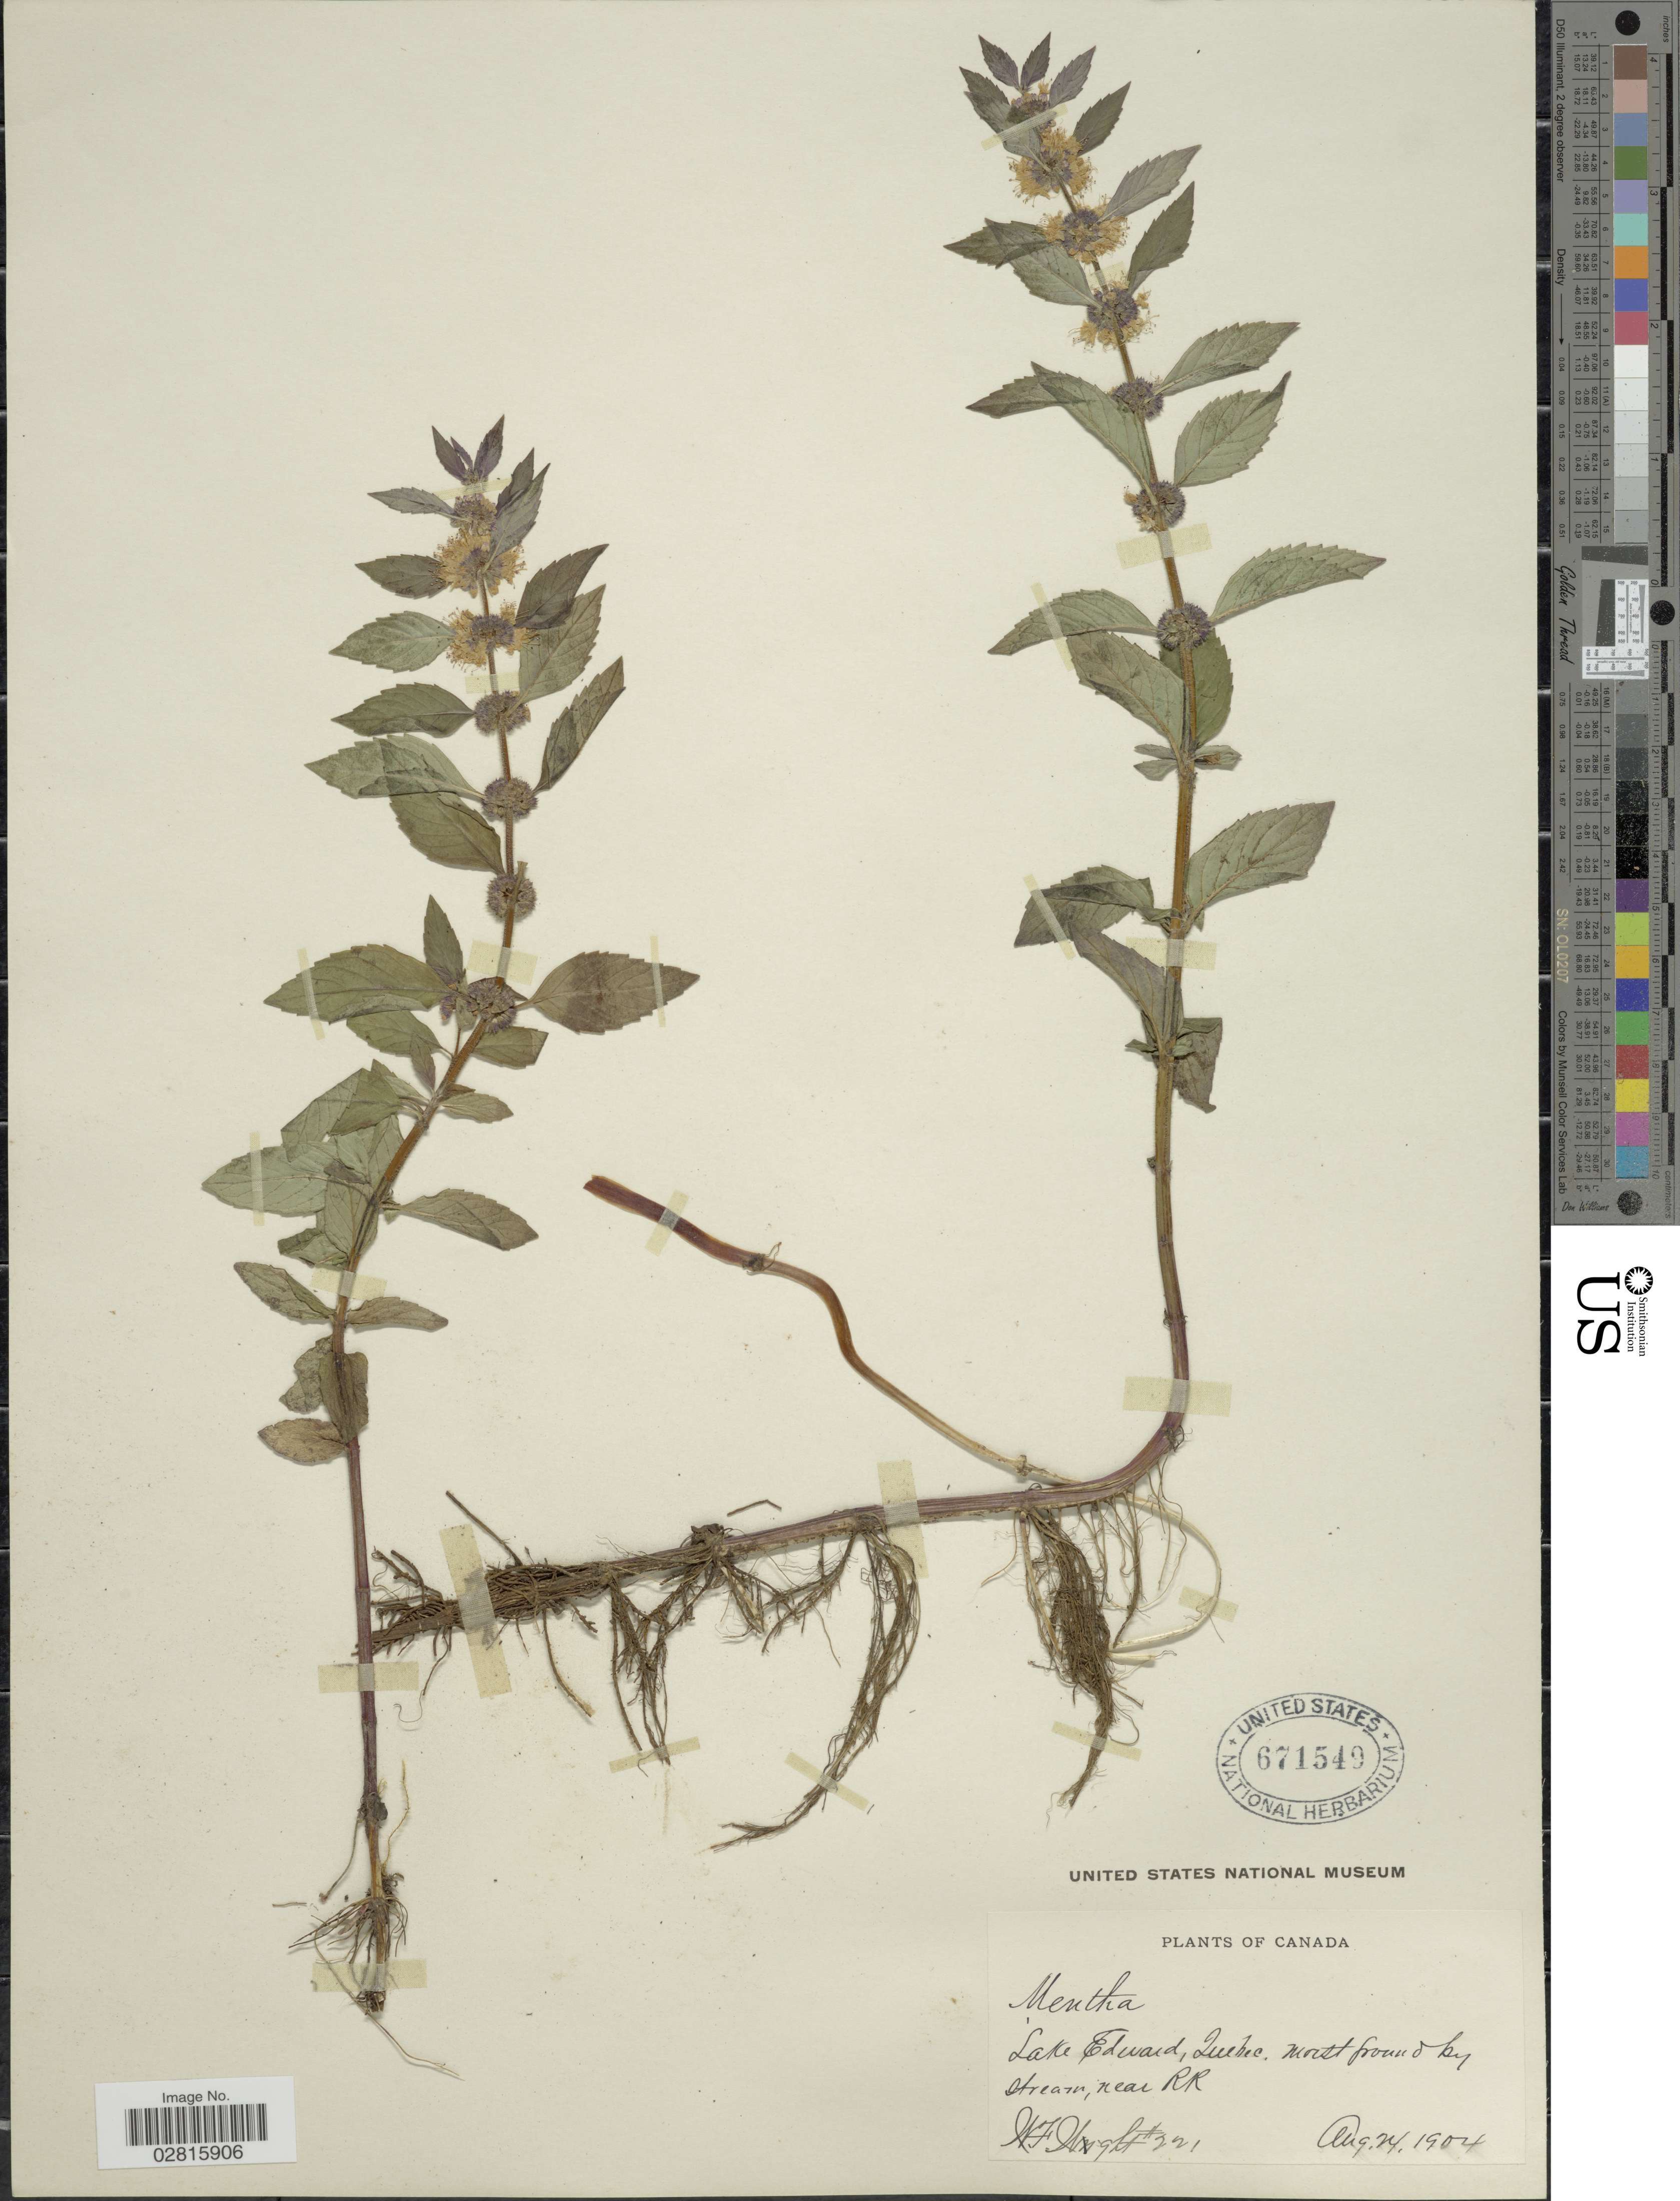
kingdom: Plantae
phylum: Tracheophyta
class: Magnoliopsida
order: Lamiales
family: Lamiaceae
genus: Mentha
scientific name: Mentha sp.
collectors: W. F. Wright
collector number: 221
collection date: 1904-08-24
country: Canada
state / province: Quebec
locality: Lake Edward, Quebec, moist ground by stream, near RR.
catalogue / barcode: US 671549